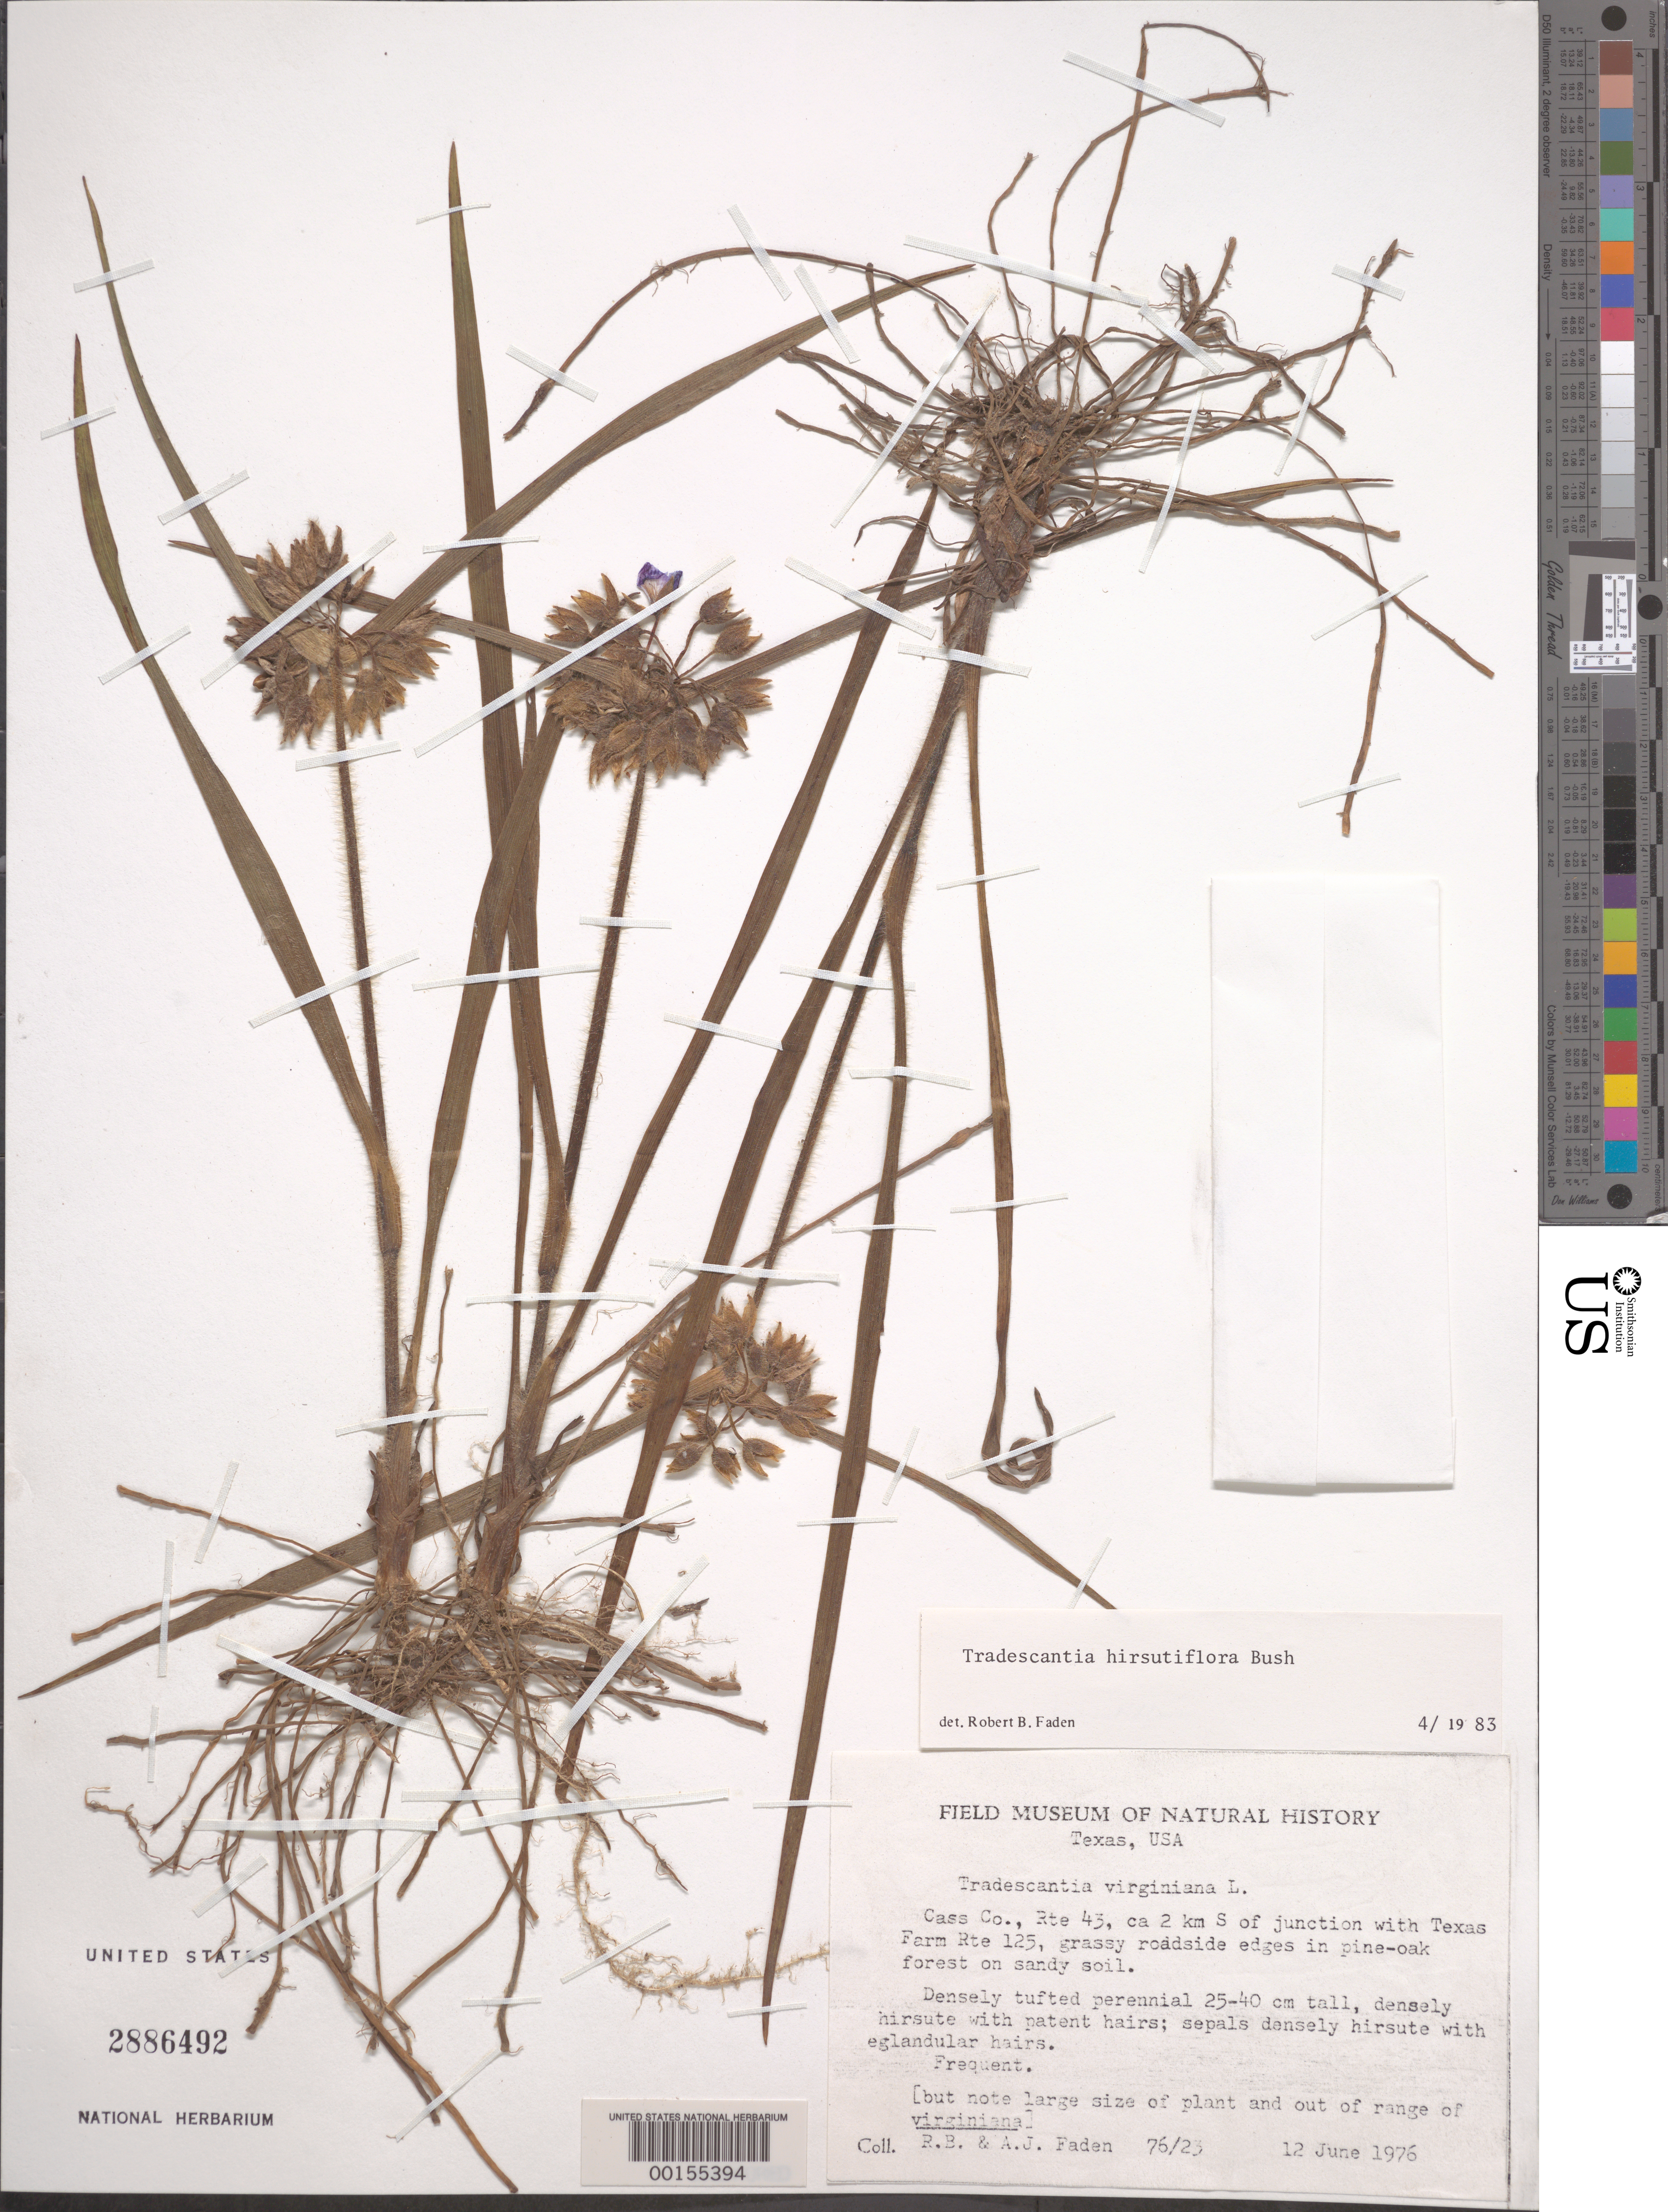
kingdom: Plantae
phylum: Tracheophyta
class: Liliopsida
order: Commelinales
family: Commelinaceae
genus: Tradescantia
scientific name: Tradescantia hirsutiflora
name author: Bush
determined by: Faden, Robert B., (US), Smithsonian Institution - National Museum of Natural History (UNITED STATES)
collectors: R. B. Faden & A. J. Faden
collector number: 76/23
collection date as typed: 12 Jun 1976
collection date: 1976-06-12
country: United States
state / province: Texas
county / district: Cass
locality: Junction rte 43 and farm rte 125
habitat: Pine-oak forest edge, sandy roadside soil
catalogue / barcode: US 2886492